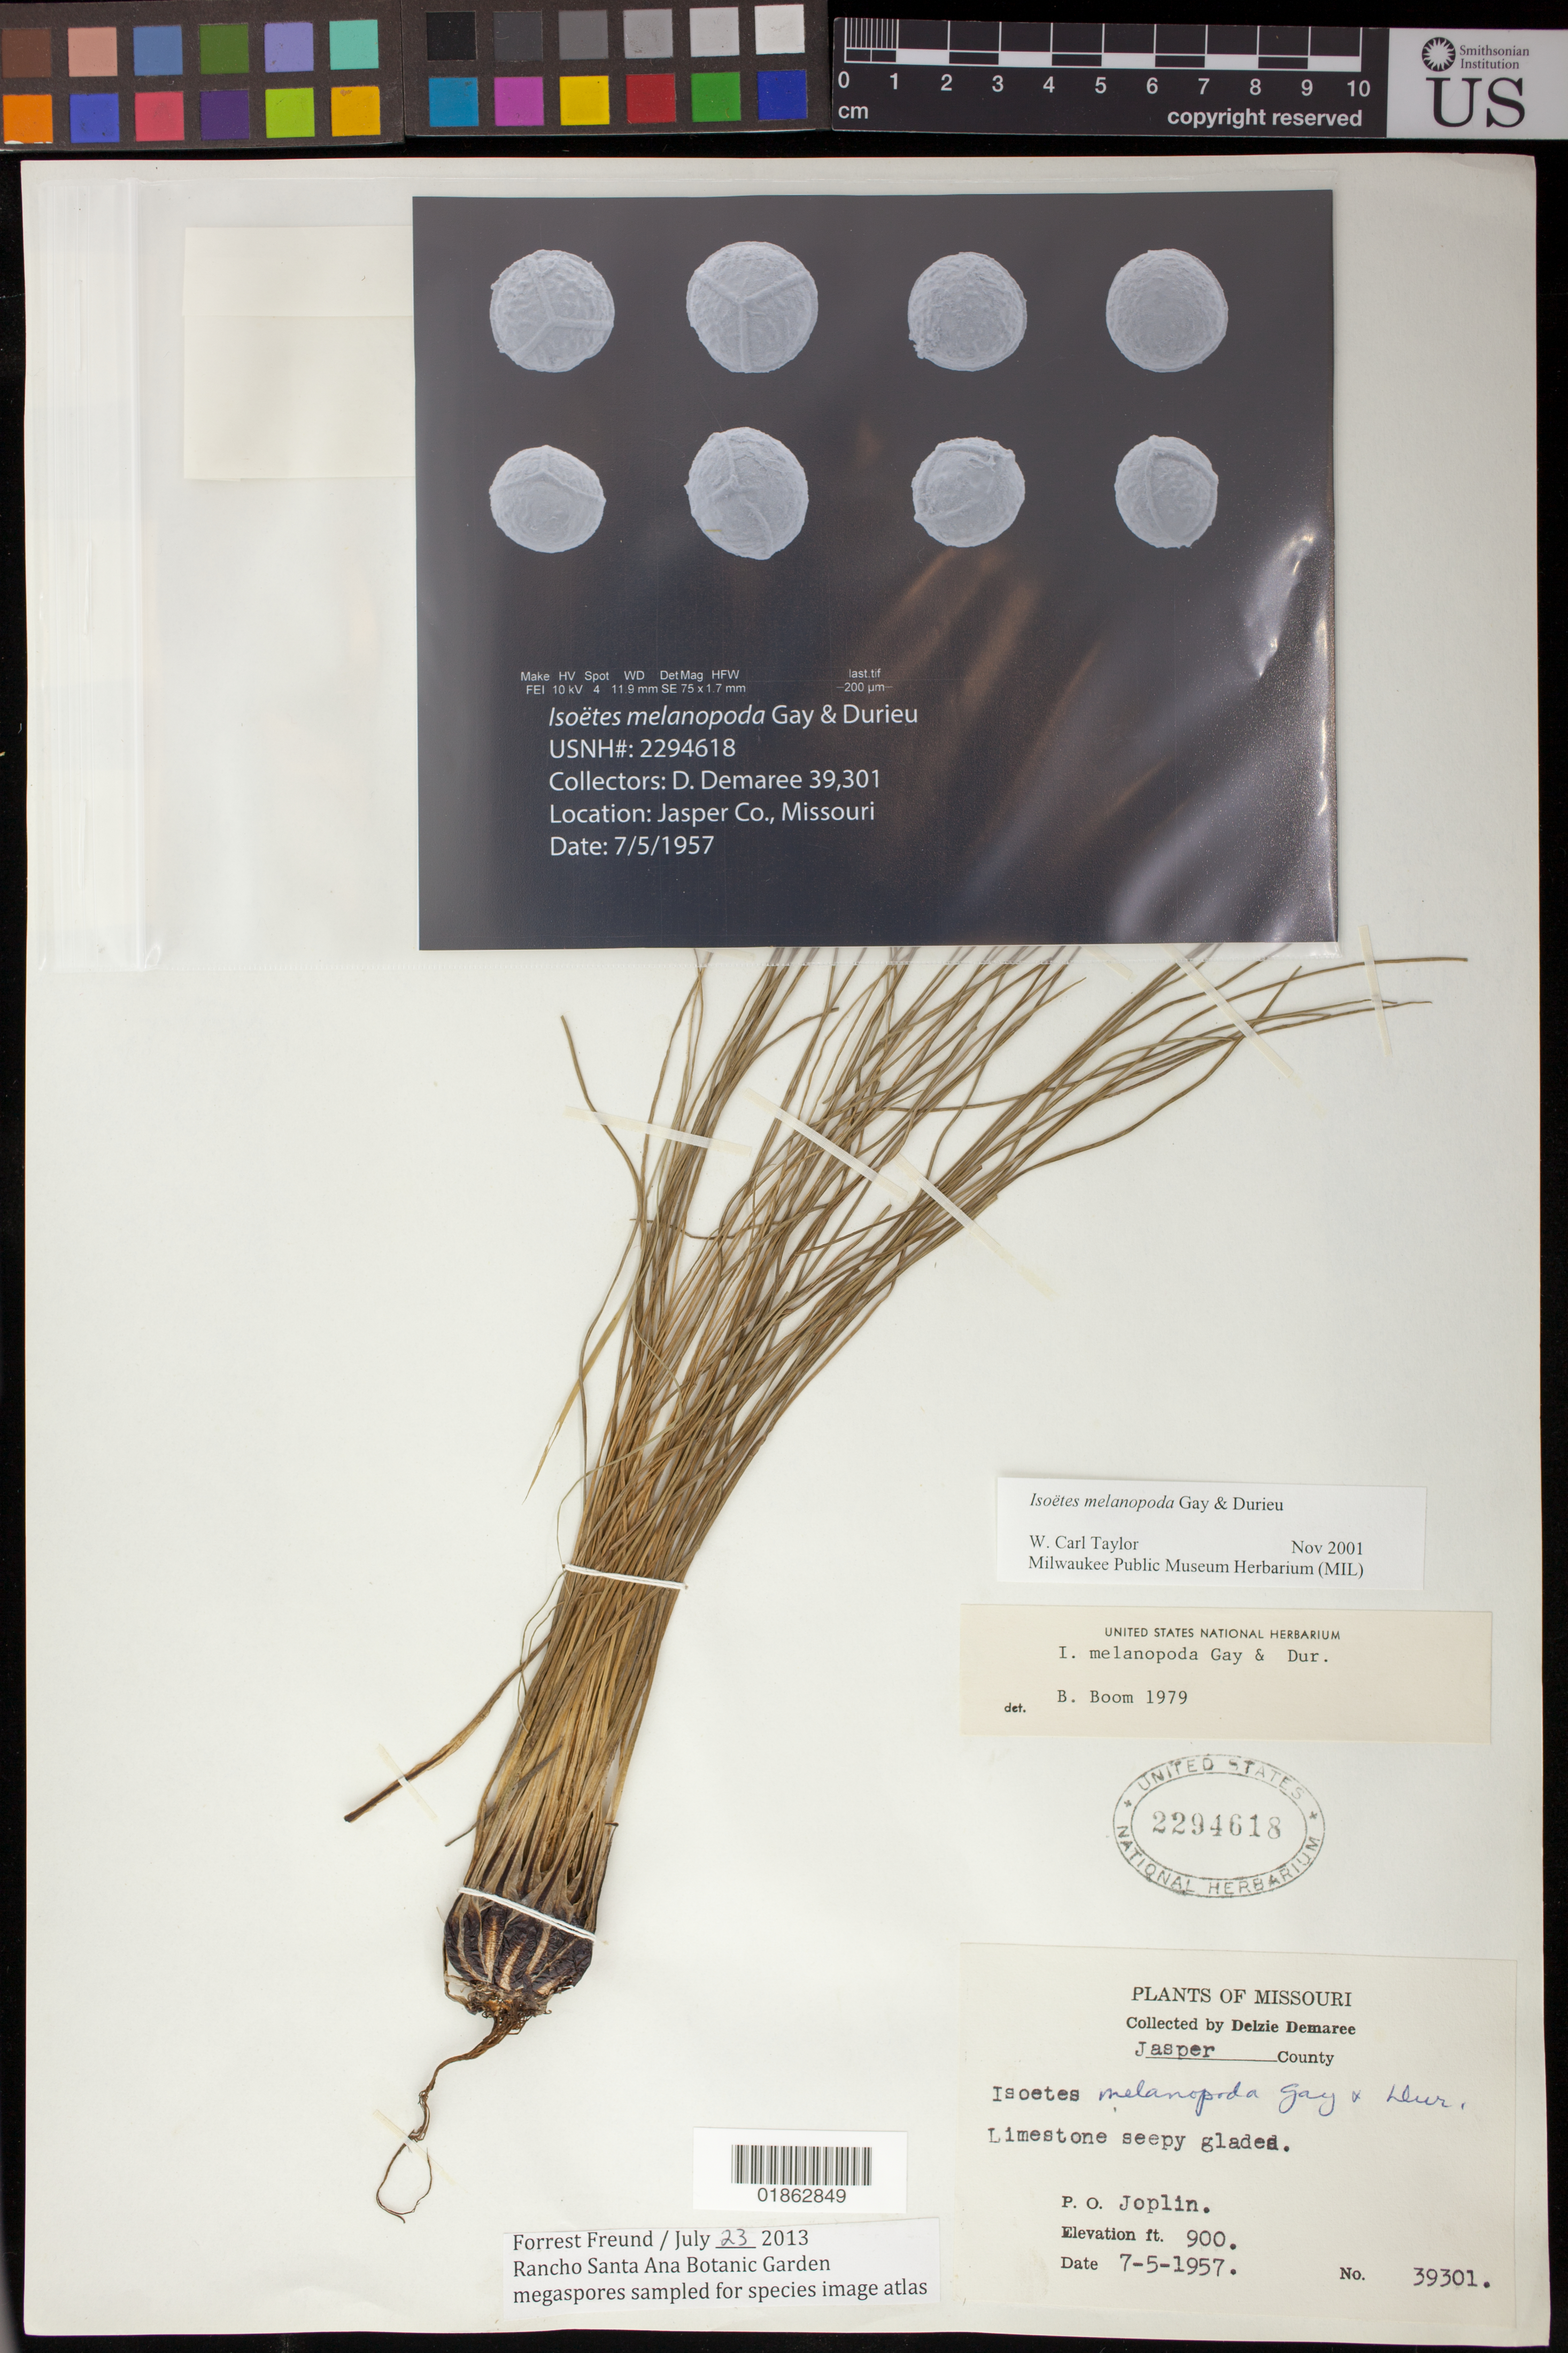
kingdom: Plantae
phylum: Tracheophyta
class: Lycopodiopsida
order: Isoetales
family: Isoetaceae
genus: Isoetes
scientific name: Isoetes melanopoda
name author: J. Gay & Durieu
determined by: Taylor, W. C.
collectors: D. Demaree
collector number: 39301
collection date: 1957-07-05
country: United States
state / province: Missouri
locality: Jasper County, P. O. Joplin.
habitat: Limestone seepy glade.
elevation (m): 274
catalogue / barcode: US 2294618